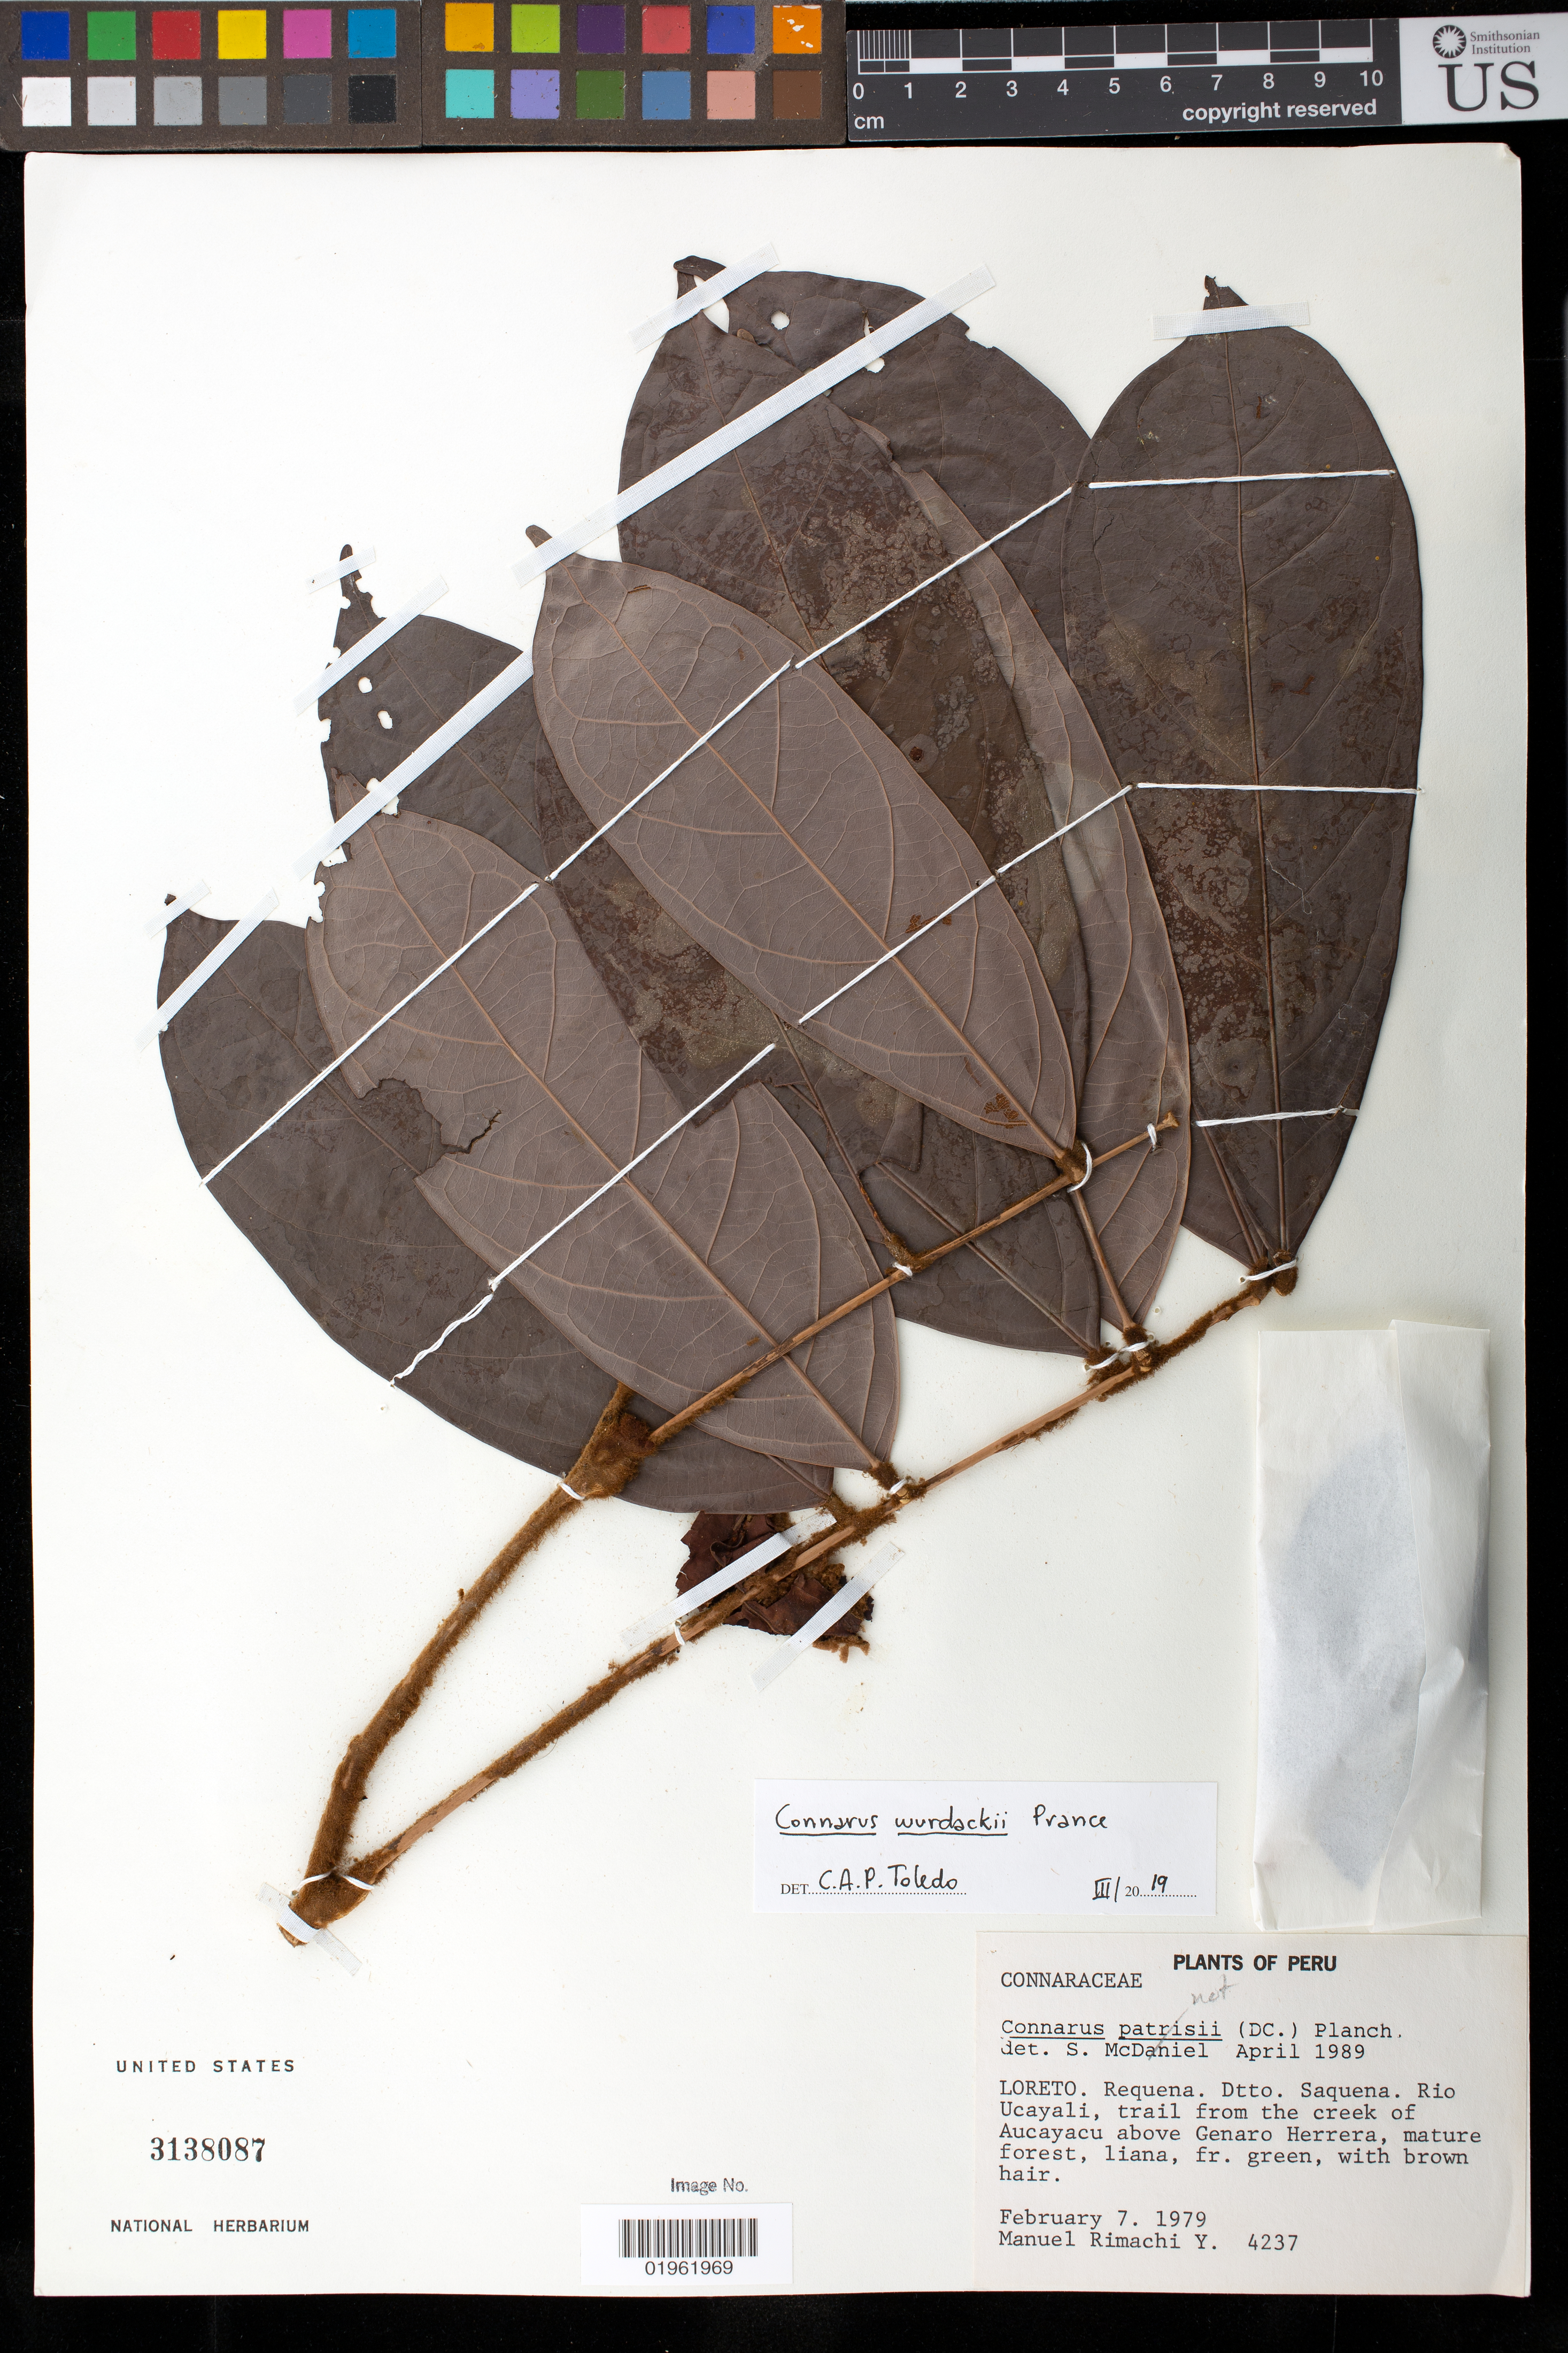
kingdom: Plantae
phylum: Tracheophyta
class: Magnoliopsida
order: Oxalidales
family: Connaraceae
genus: Connarus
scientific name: Connarus wurdackii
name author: Prance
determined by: Toledo, Cassio Augusto Patrocinio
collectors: M. Rimachi Y.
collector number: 4237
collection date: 1979-02-07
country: Peru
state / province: Loreto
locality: Requena. Dtto. Saquena. Rio Ucayali, trail from the creek of Aucayacu above Genaro Herrera.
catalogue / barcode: US 3138087